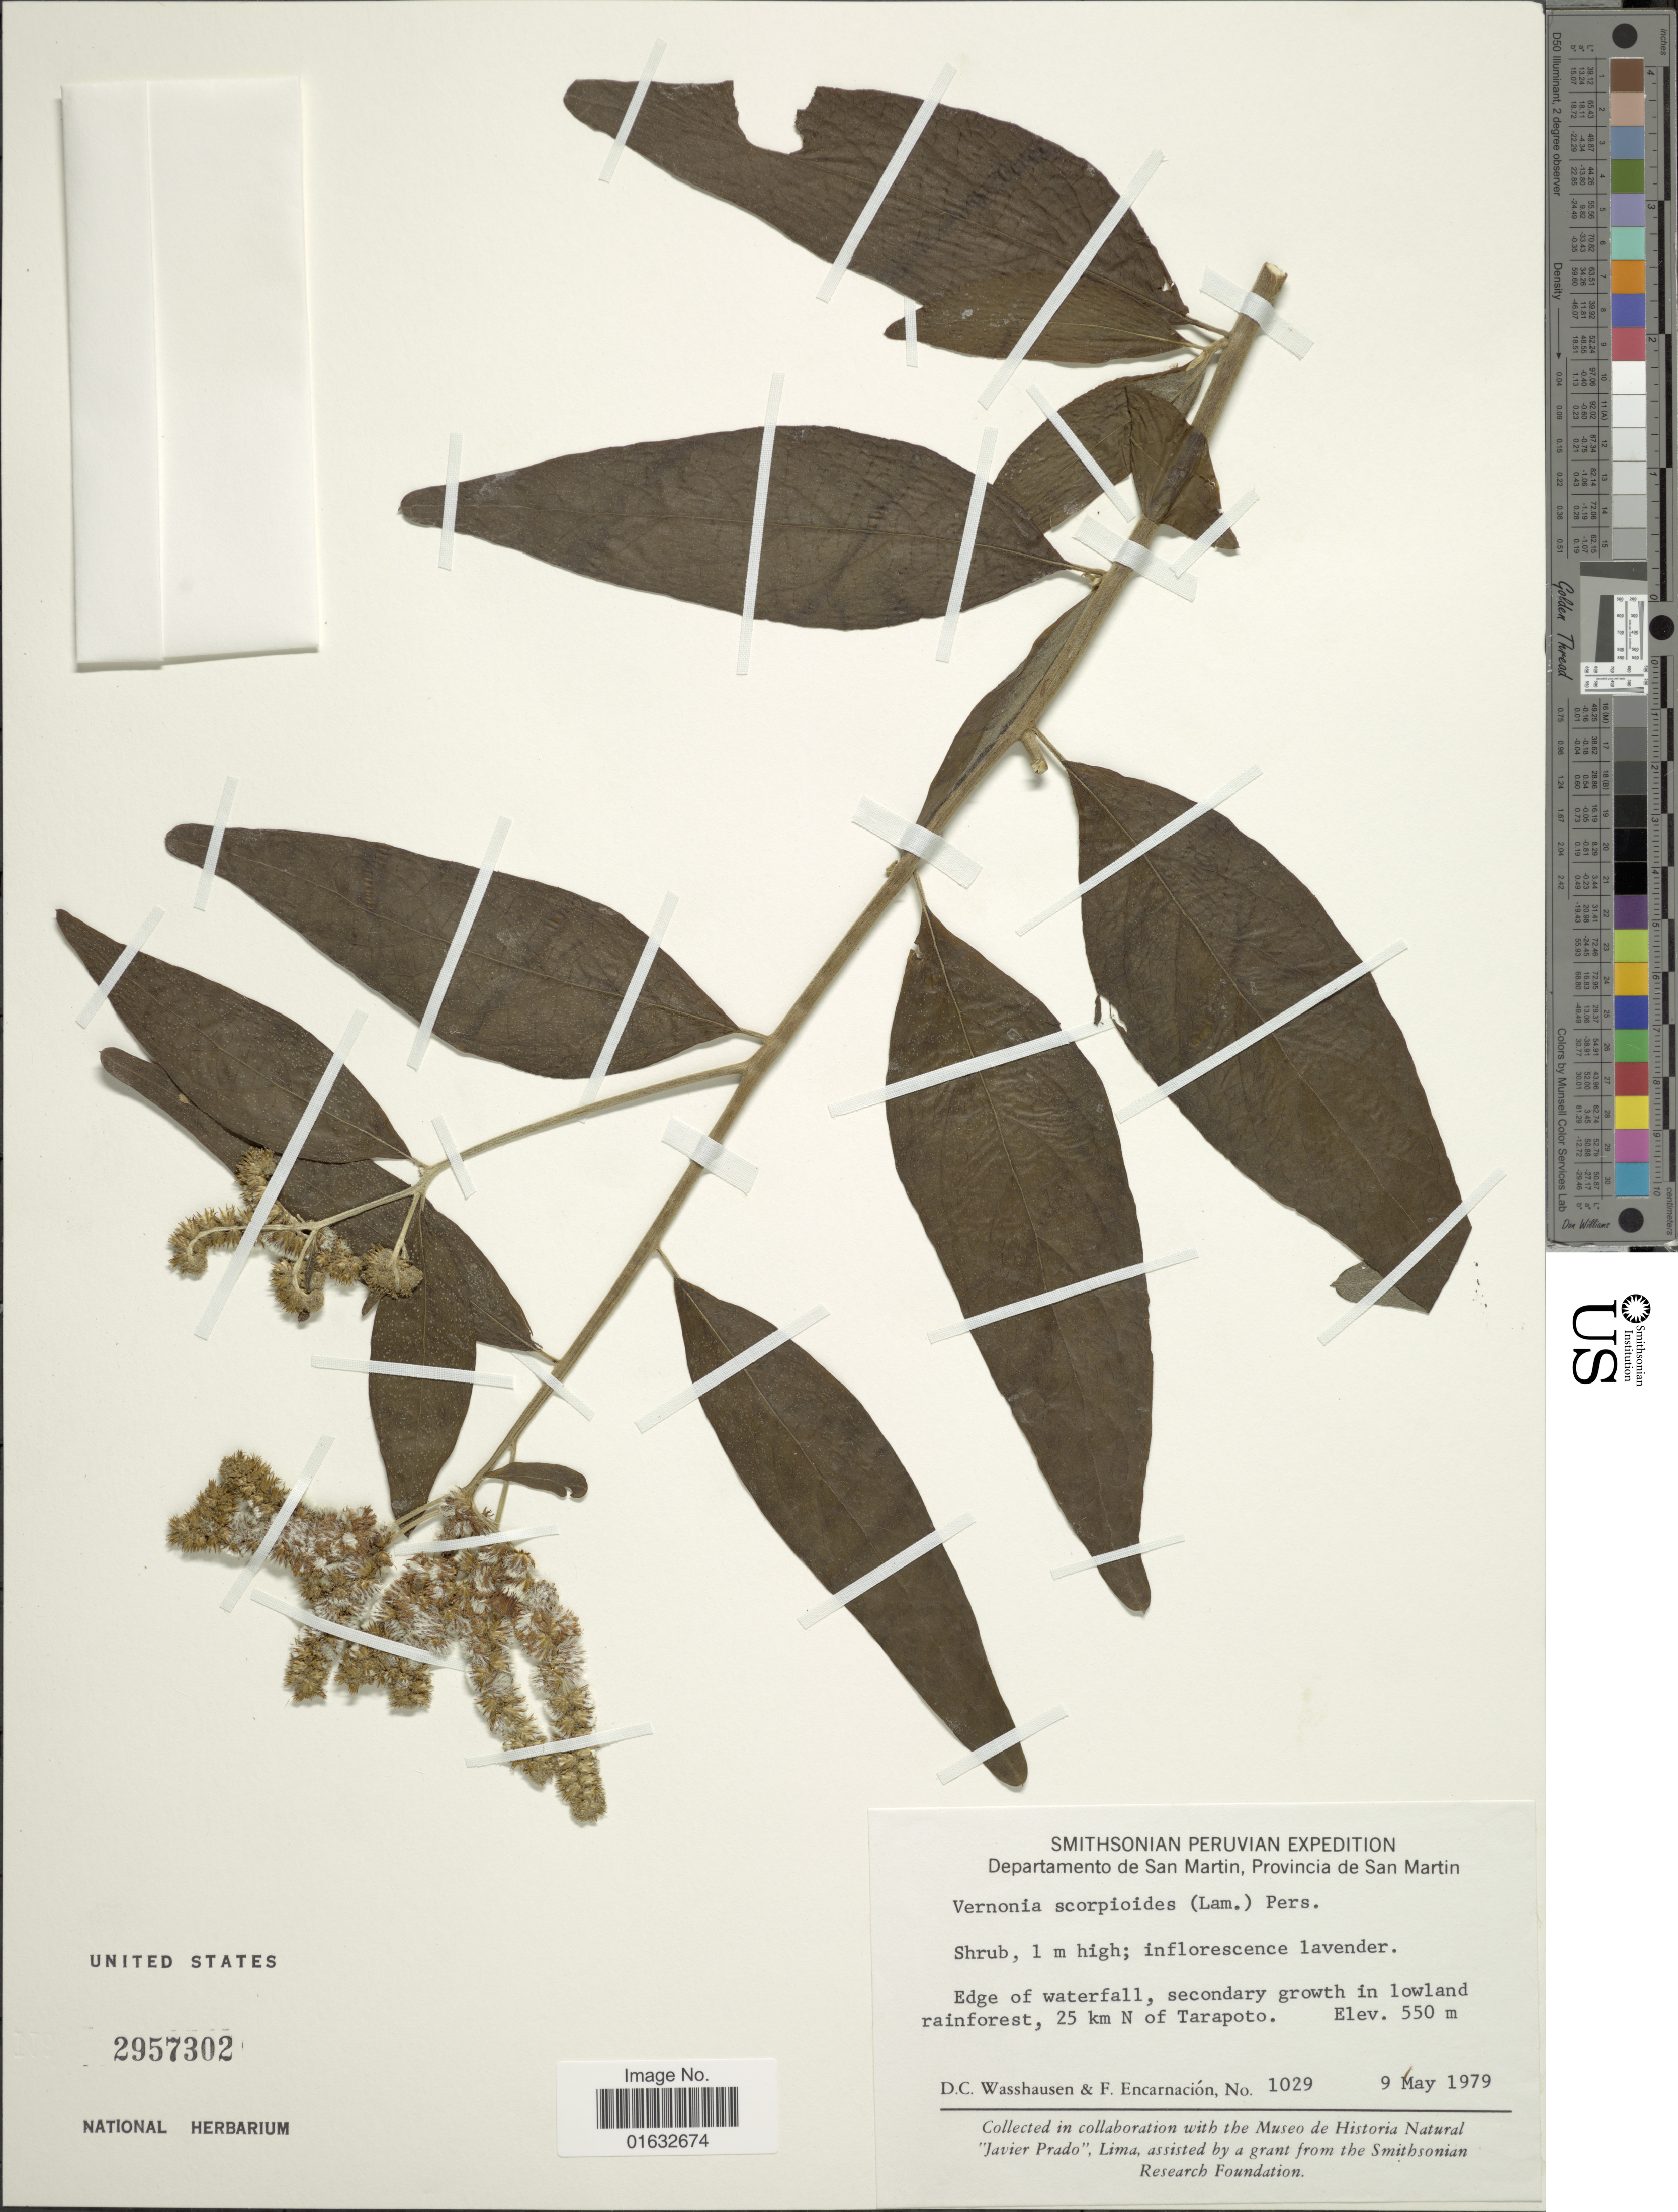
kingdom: Plantae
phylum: Tracheophyta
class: Magnoliopsida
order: Asterales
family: Asteraceae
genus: Cyrtocymura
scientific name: Cyrtocymura scorpioides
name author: (Lam.) H. Rob.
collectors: D. C. Wasshausen & F. Encarnación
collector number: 1029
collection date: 1979-05-09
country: Peru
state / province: San Martín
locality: Edge of waterfall, secondary growth in lowland rainforest, 25 km N of Tarapoto. Departamento de San Martin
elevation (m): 550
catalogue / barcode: US 2957302